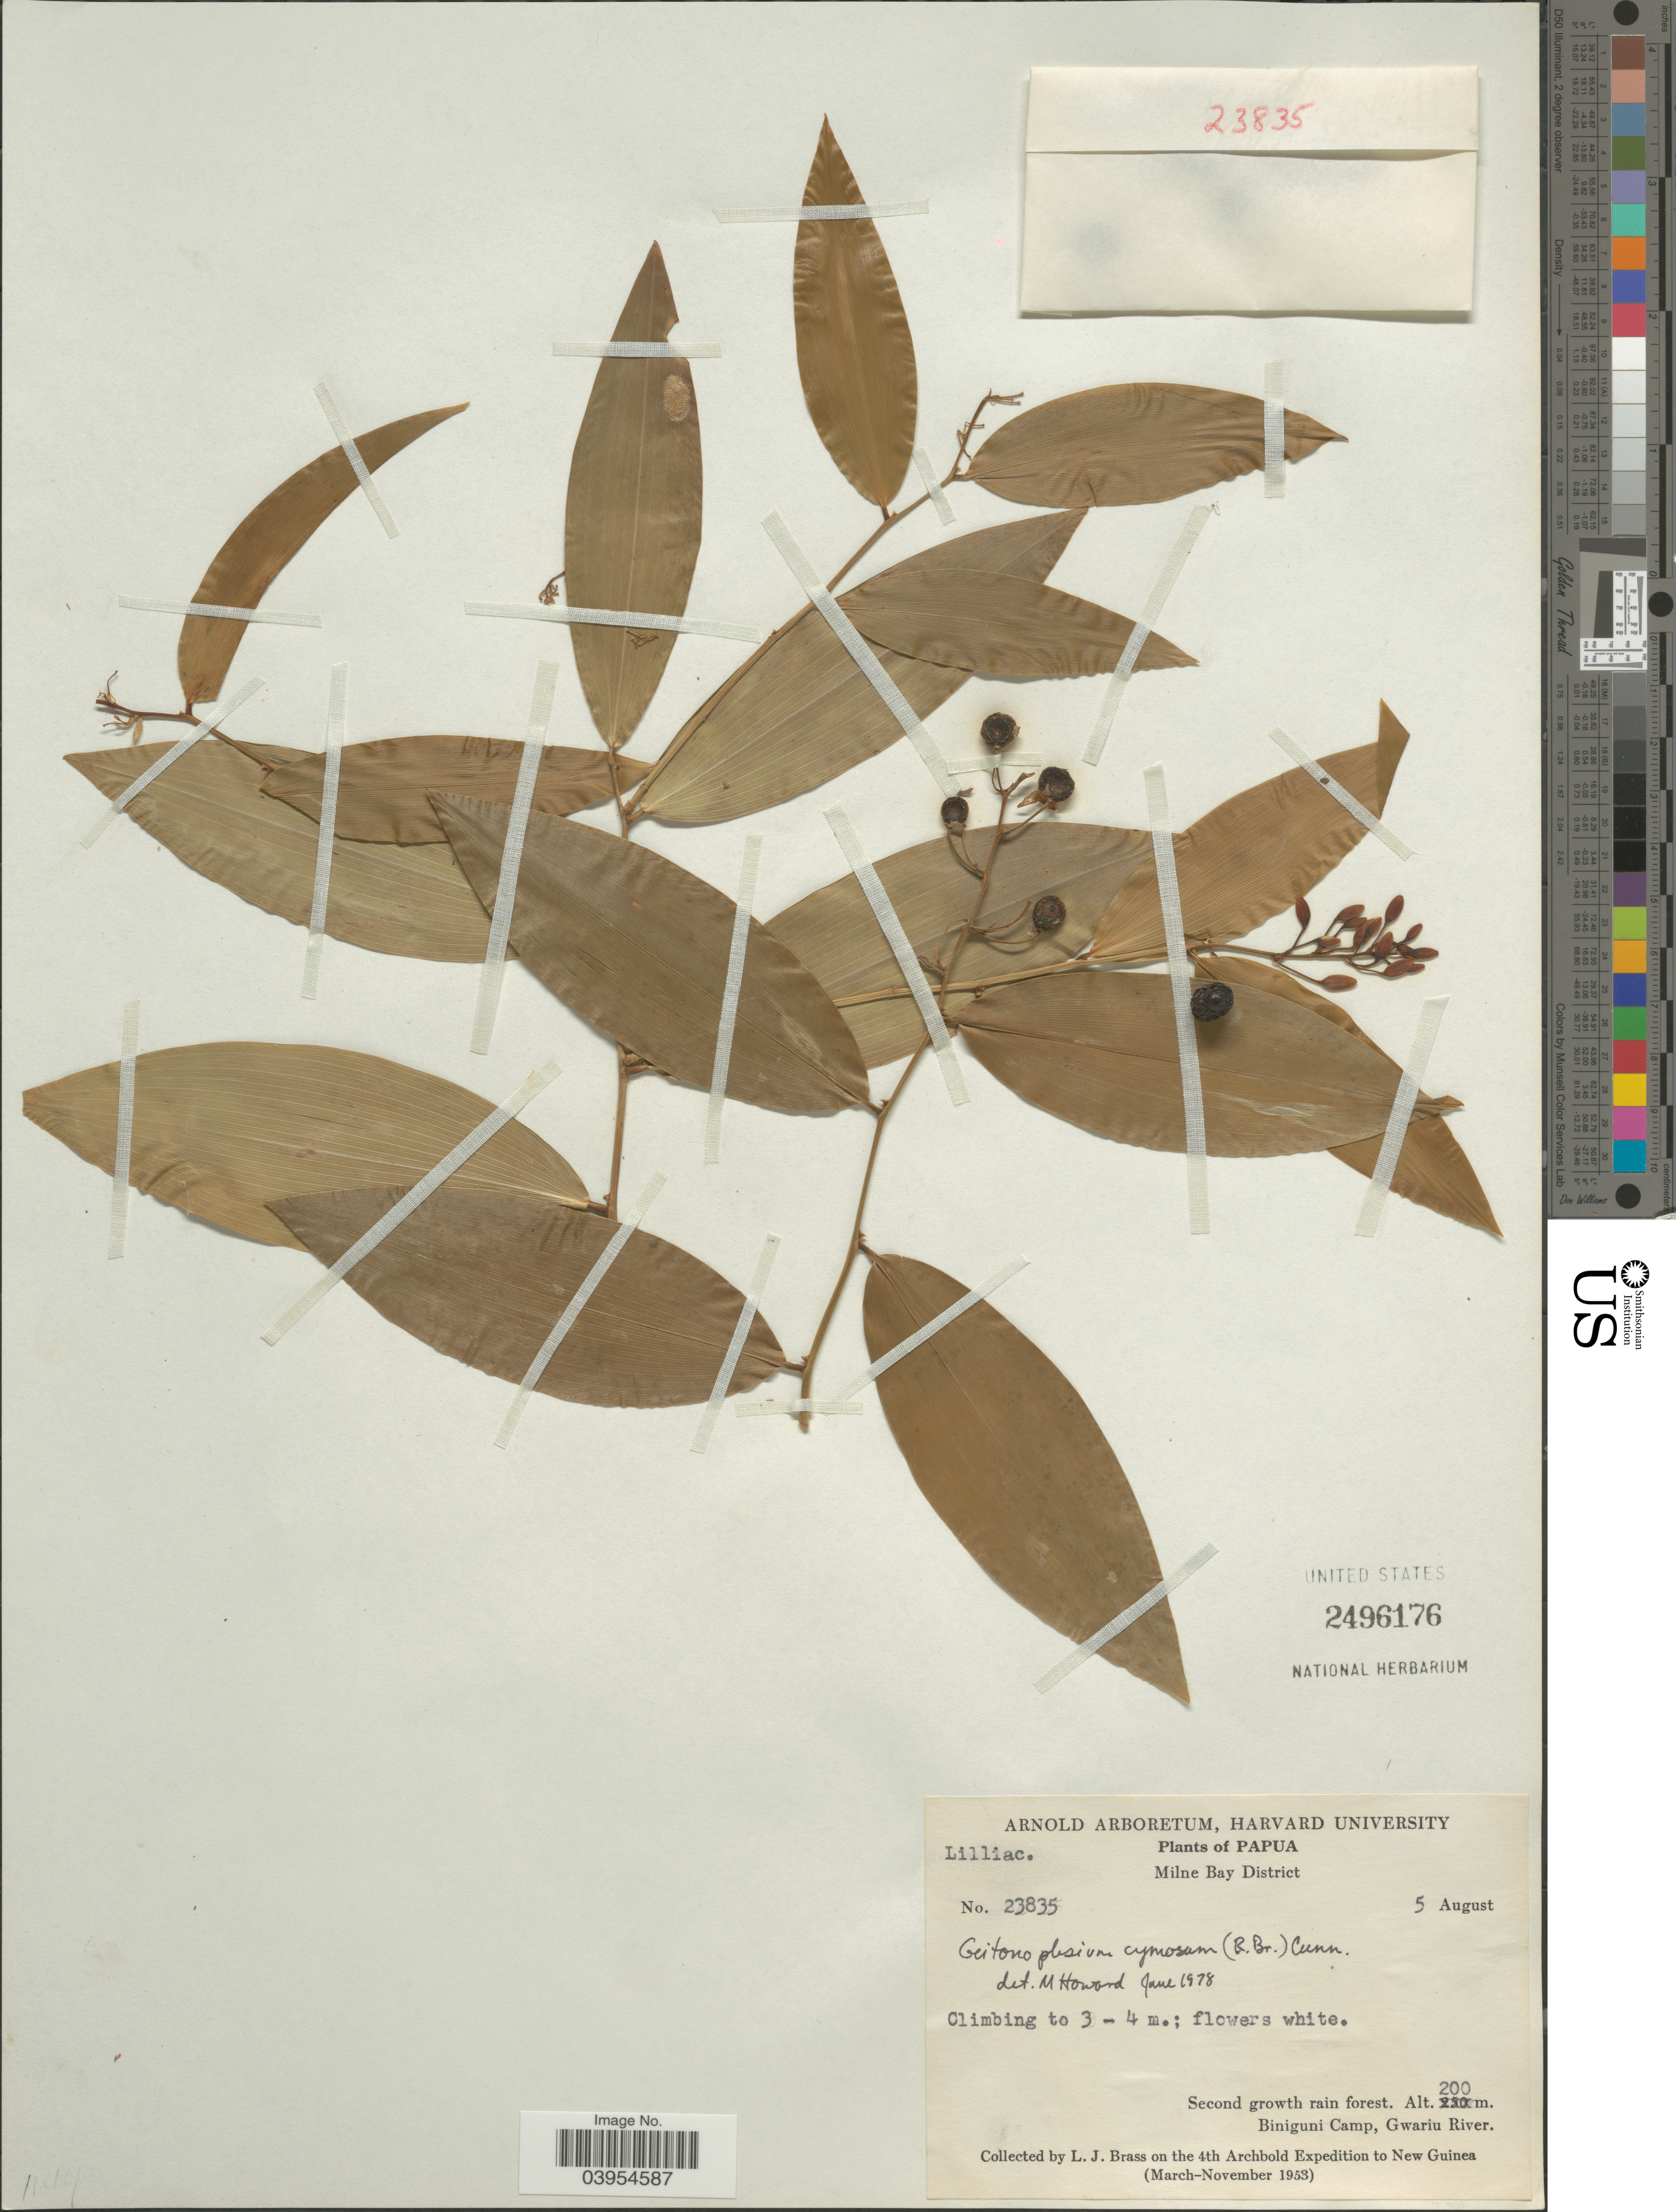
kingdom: Plantae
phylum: Tracheophyta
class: Liliopsida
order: Asparagales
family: Asphodelaceae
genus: Geitonoplesium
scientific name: Geitonoplesium cymosum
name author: (R. Br.) A. Cunn. ex Hook.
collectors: L. J. Brass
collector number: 23835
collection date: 1953-08-05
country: Papua New Guinea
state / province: Milne Bay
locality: Papua. Milne Bay District. Biniguni Camp, Gwariu River. New Guinea.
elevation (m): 200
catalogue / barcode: US 2496176